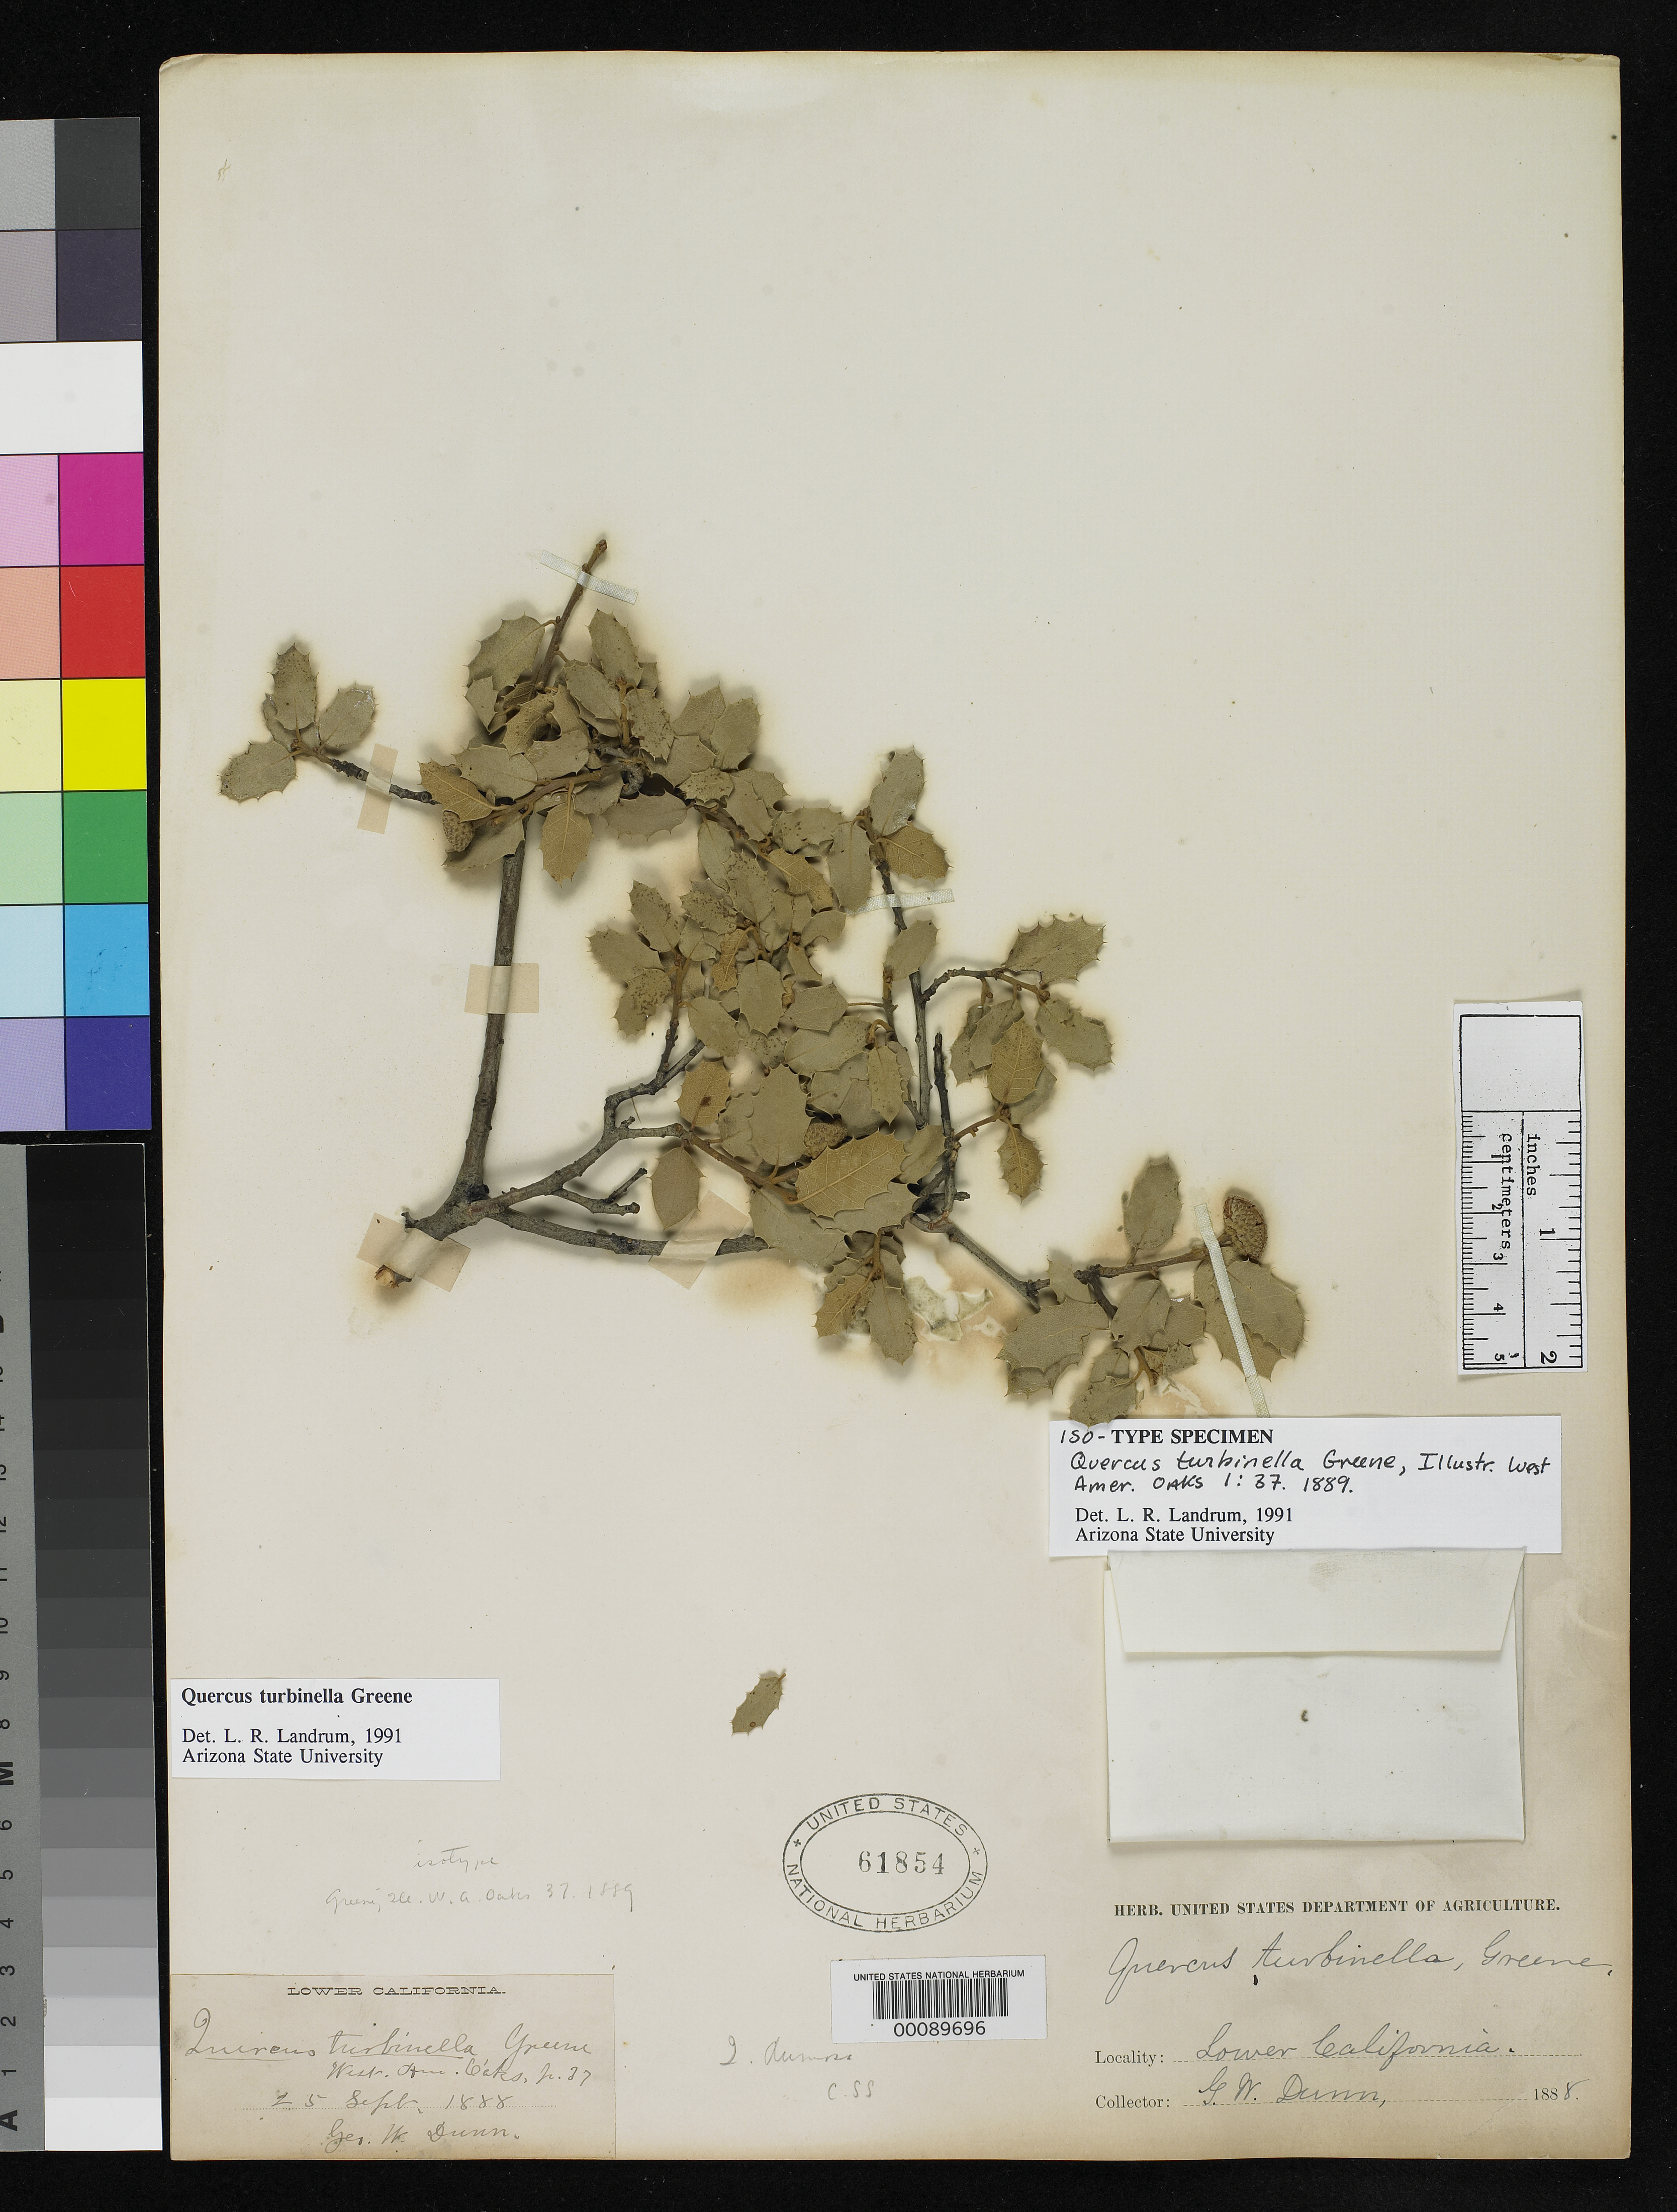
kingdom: Plantae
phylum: Tracheophyta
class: Magnoliopsida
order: Fagales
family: Fagaceae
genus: Quercus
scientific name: Quercus turbinella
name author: Greene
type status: Type Collection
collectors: G. W.Dunn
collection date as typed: Sep 1888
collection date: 1888-09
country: Mexico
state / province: Baja California Norte / Baja California Sur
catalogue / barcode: US 61854